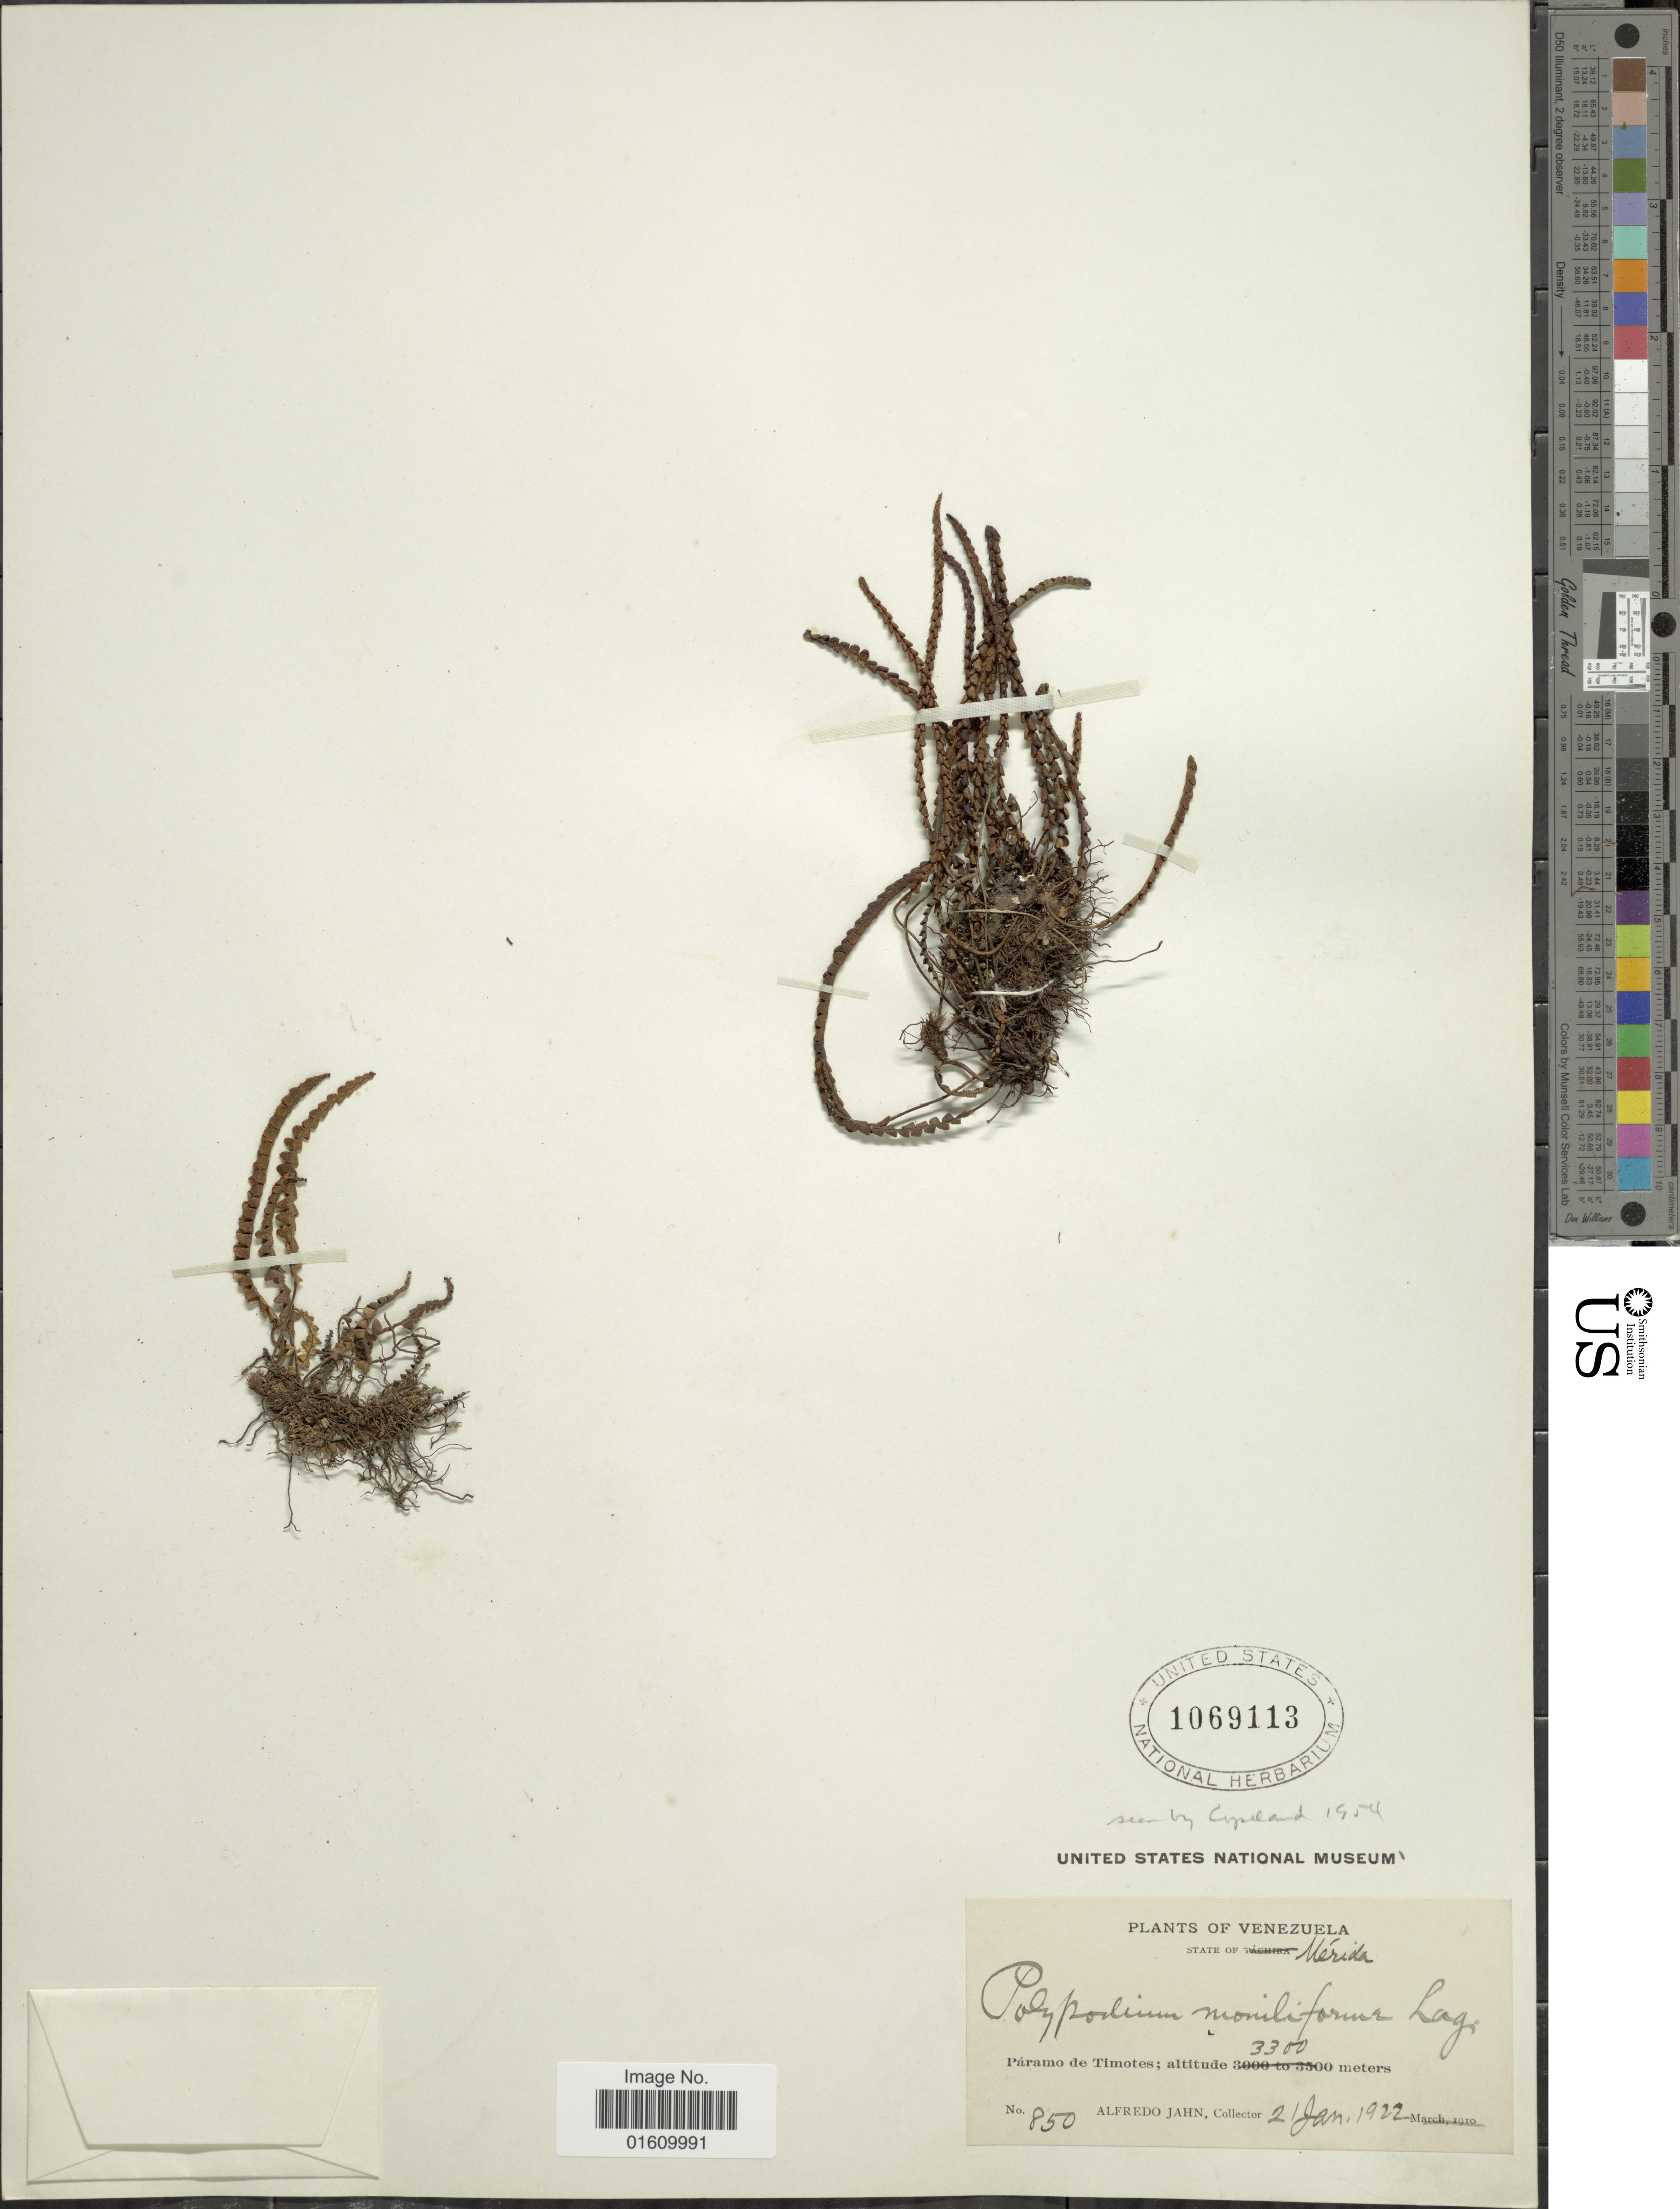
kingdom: Plantae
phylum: Tracheophyta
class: Polypodiopsida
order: Polypodiales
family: Polypodiaceae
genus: Melpomene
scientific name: Melpomene moniliformis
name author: (Lag. ex Sw.) A.R. Sm. & R.C. Moran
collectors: A. Jahn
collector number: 850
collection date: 1922-01-21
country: Venezuela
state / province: Mérida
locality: Paramo de Timotes.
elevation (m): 3300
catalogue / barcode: US 1069113